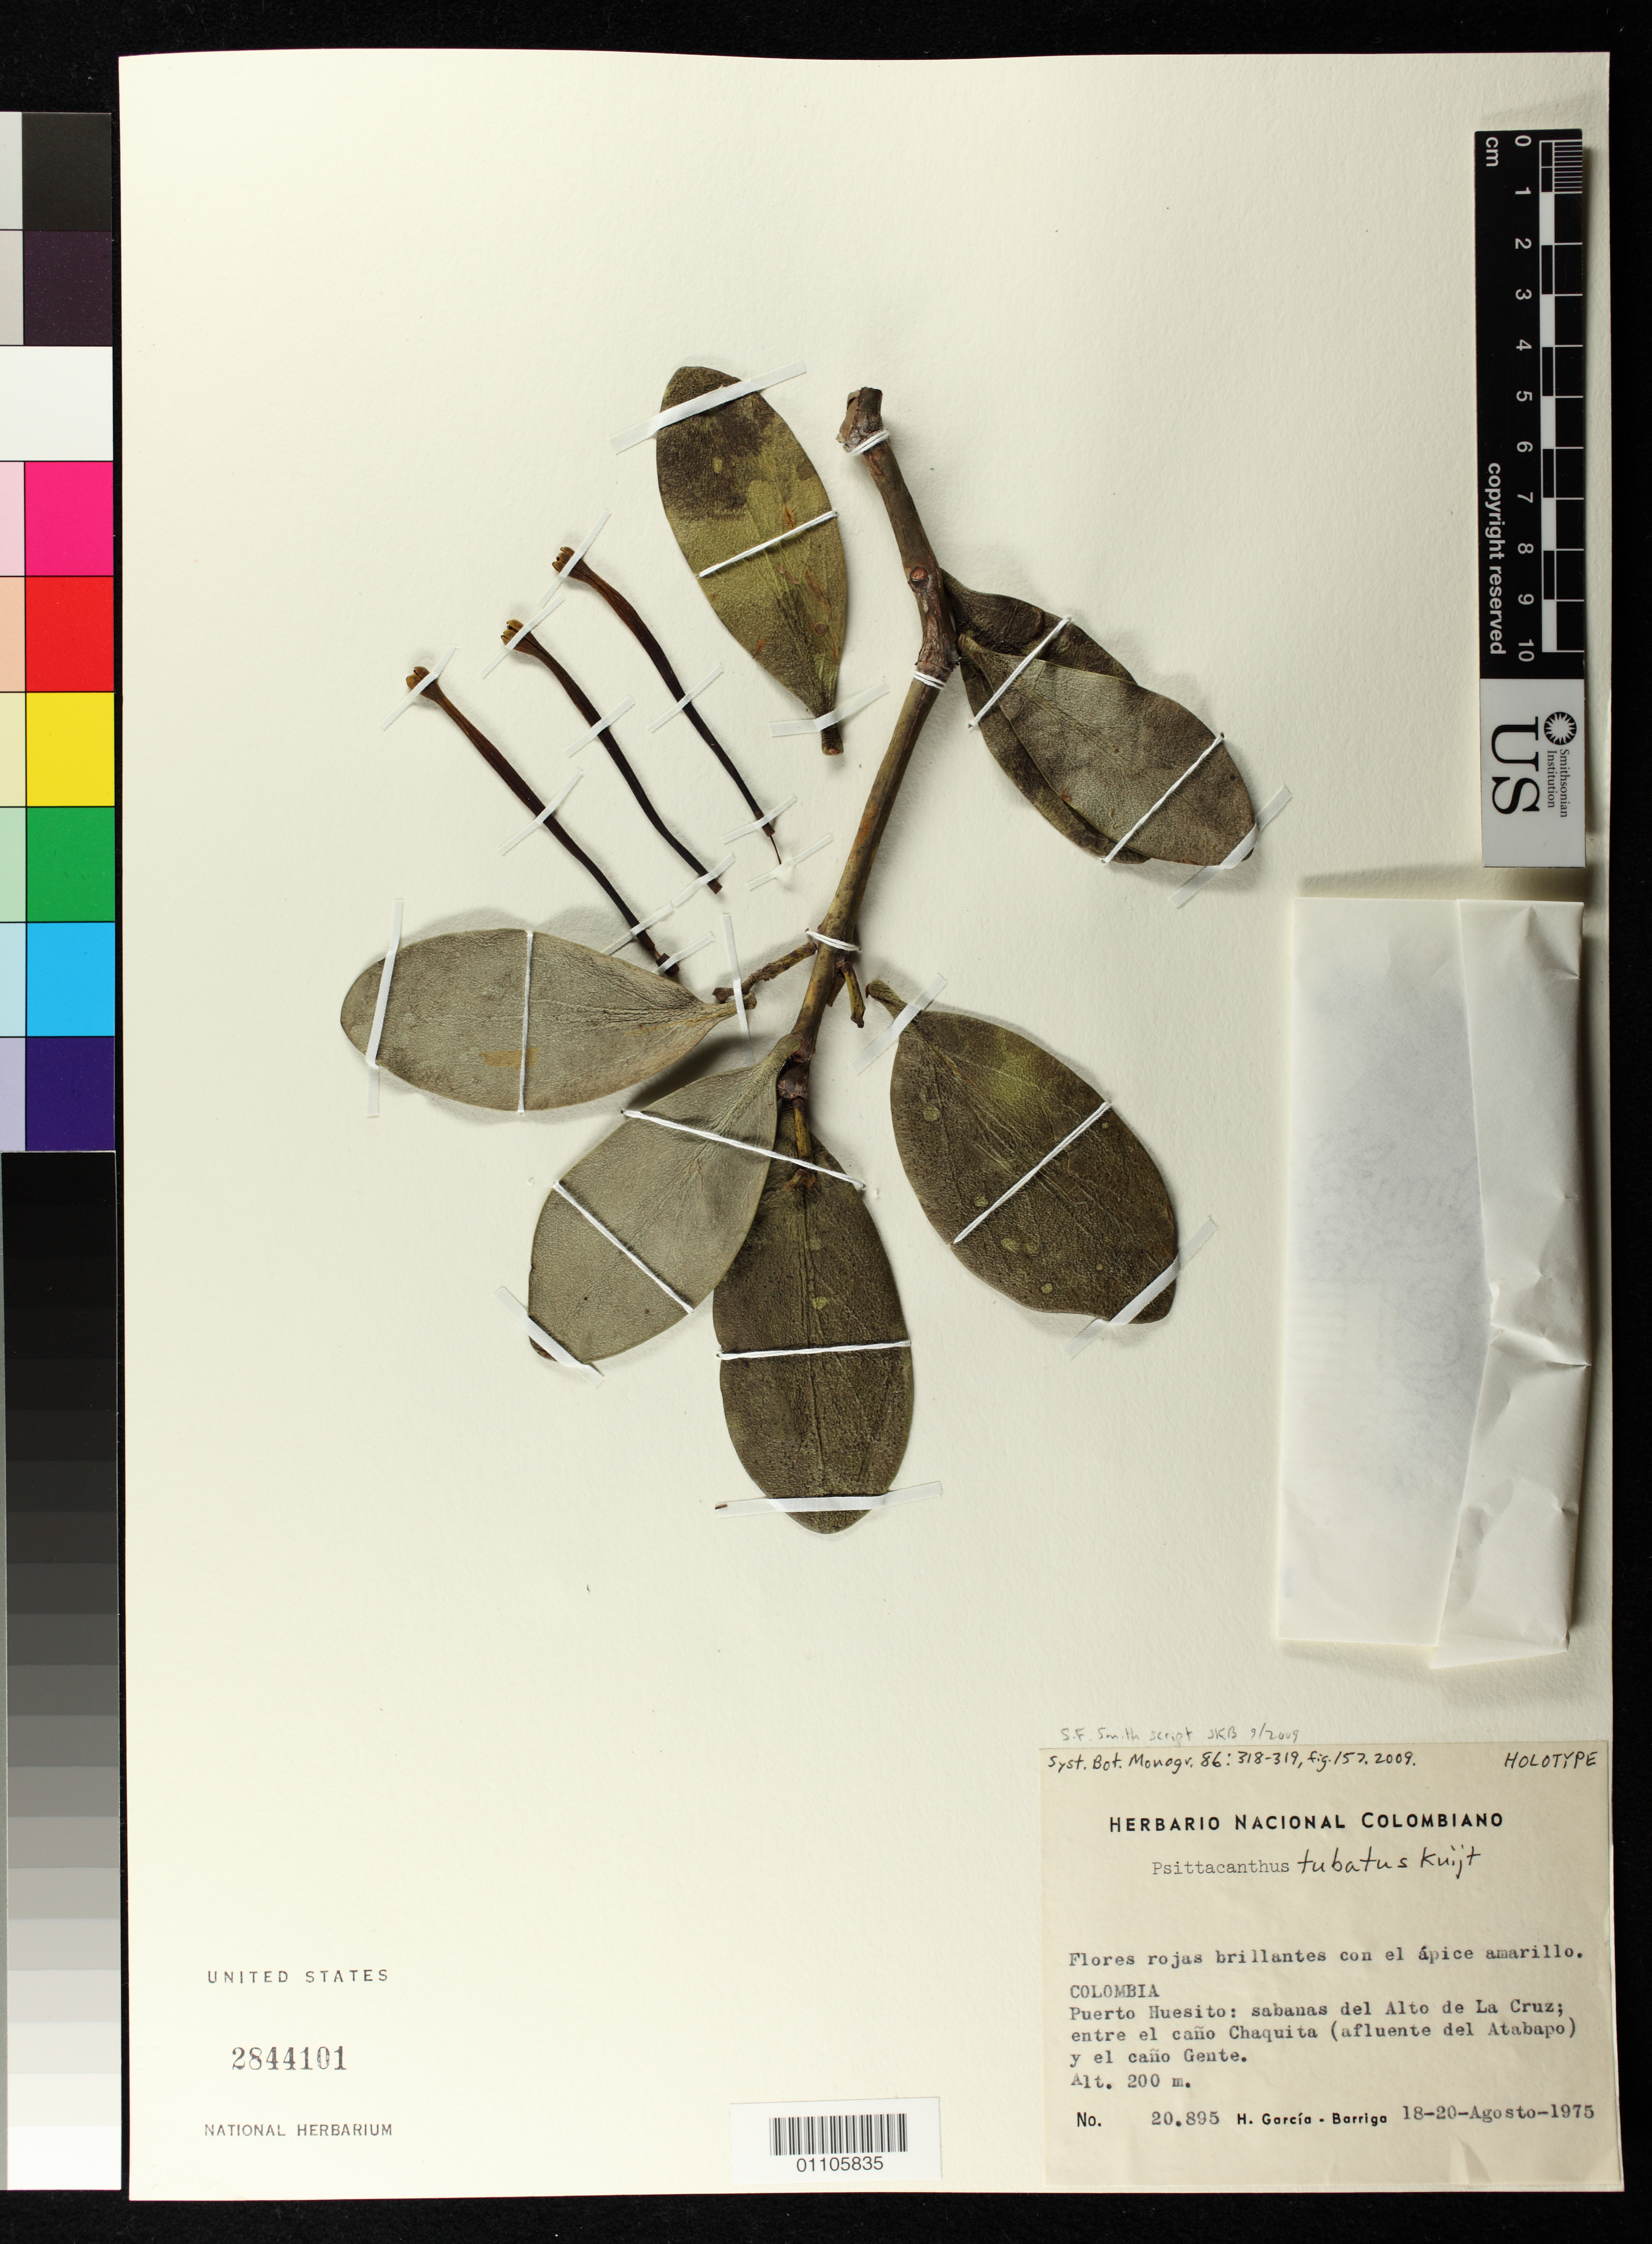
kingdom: Plantae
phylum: Tracheophyta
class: Magnoliopsida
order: Santalales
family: Loranthaceae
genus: Psittacanthus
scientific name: Psittacanthus tubatus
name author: Kuijt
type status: Holotype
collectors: H. García Barriga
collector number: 20895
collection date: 1975-08-18/1975-08-20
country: Colombia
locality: Puerto Huesito: sabanas del Alto de La Cruz; entre el caño Chaquita (afluente del Atabapo) y el caño Gente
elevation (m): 200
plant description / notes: This sheet is presumably the holotype, although not annotated as such by Kuijt or cited by USNH sheet number in protologue. [Specimen label annotated with name & "HOLOTYPE", S.F. Smith script]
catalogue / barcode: US 2844101